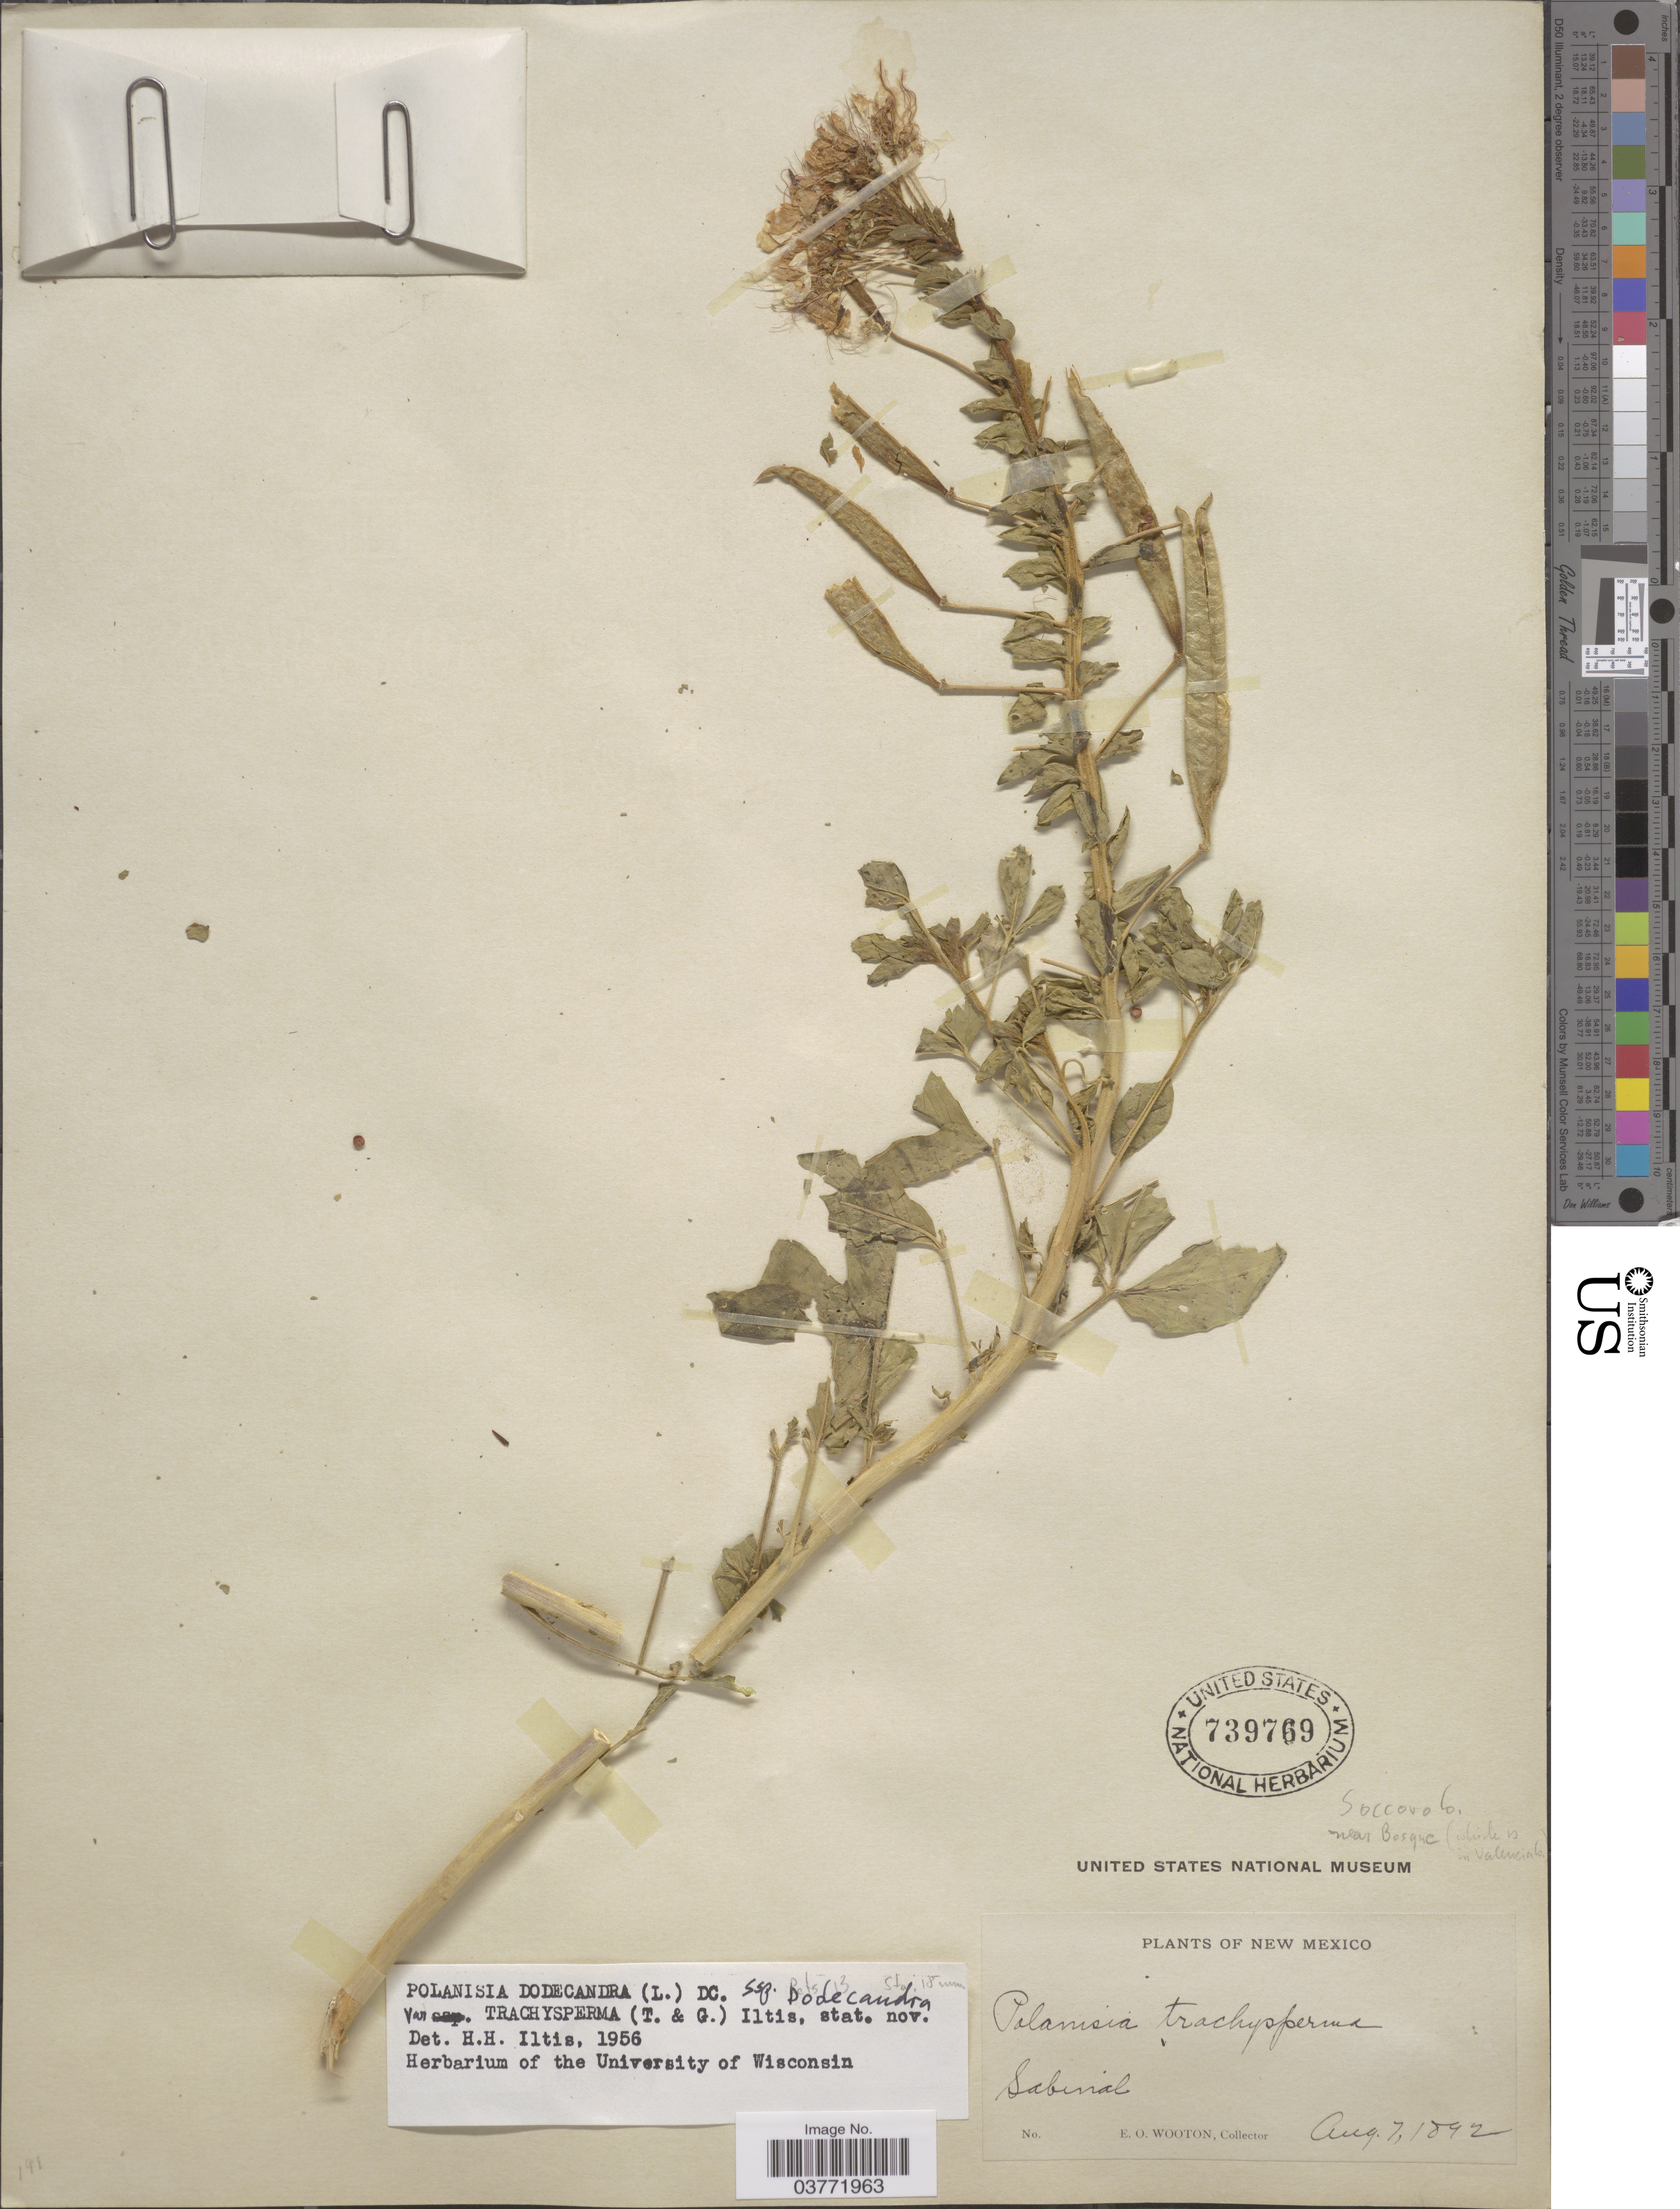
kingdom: Plantae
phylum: Tracheophyta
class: Magnoliopsida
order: Brassicales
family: Cleomaceae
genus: Polanisia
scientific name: Polanisia trachysperma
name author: Torr. & A. Gray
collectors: E. O. Wooton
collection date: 1892-08-07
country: United States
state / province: New Mexico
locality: Sabinal. Soccovo Co. near Bosque.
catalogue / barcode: US 739769